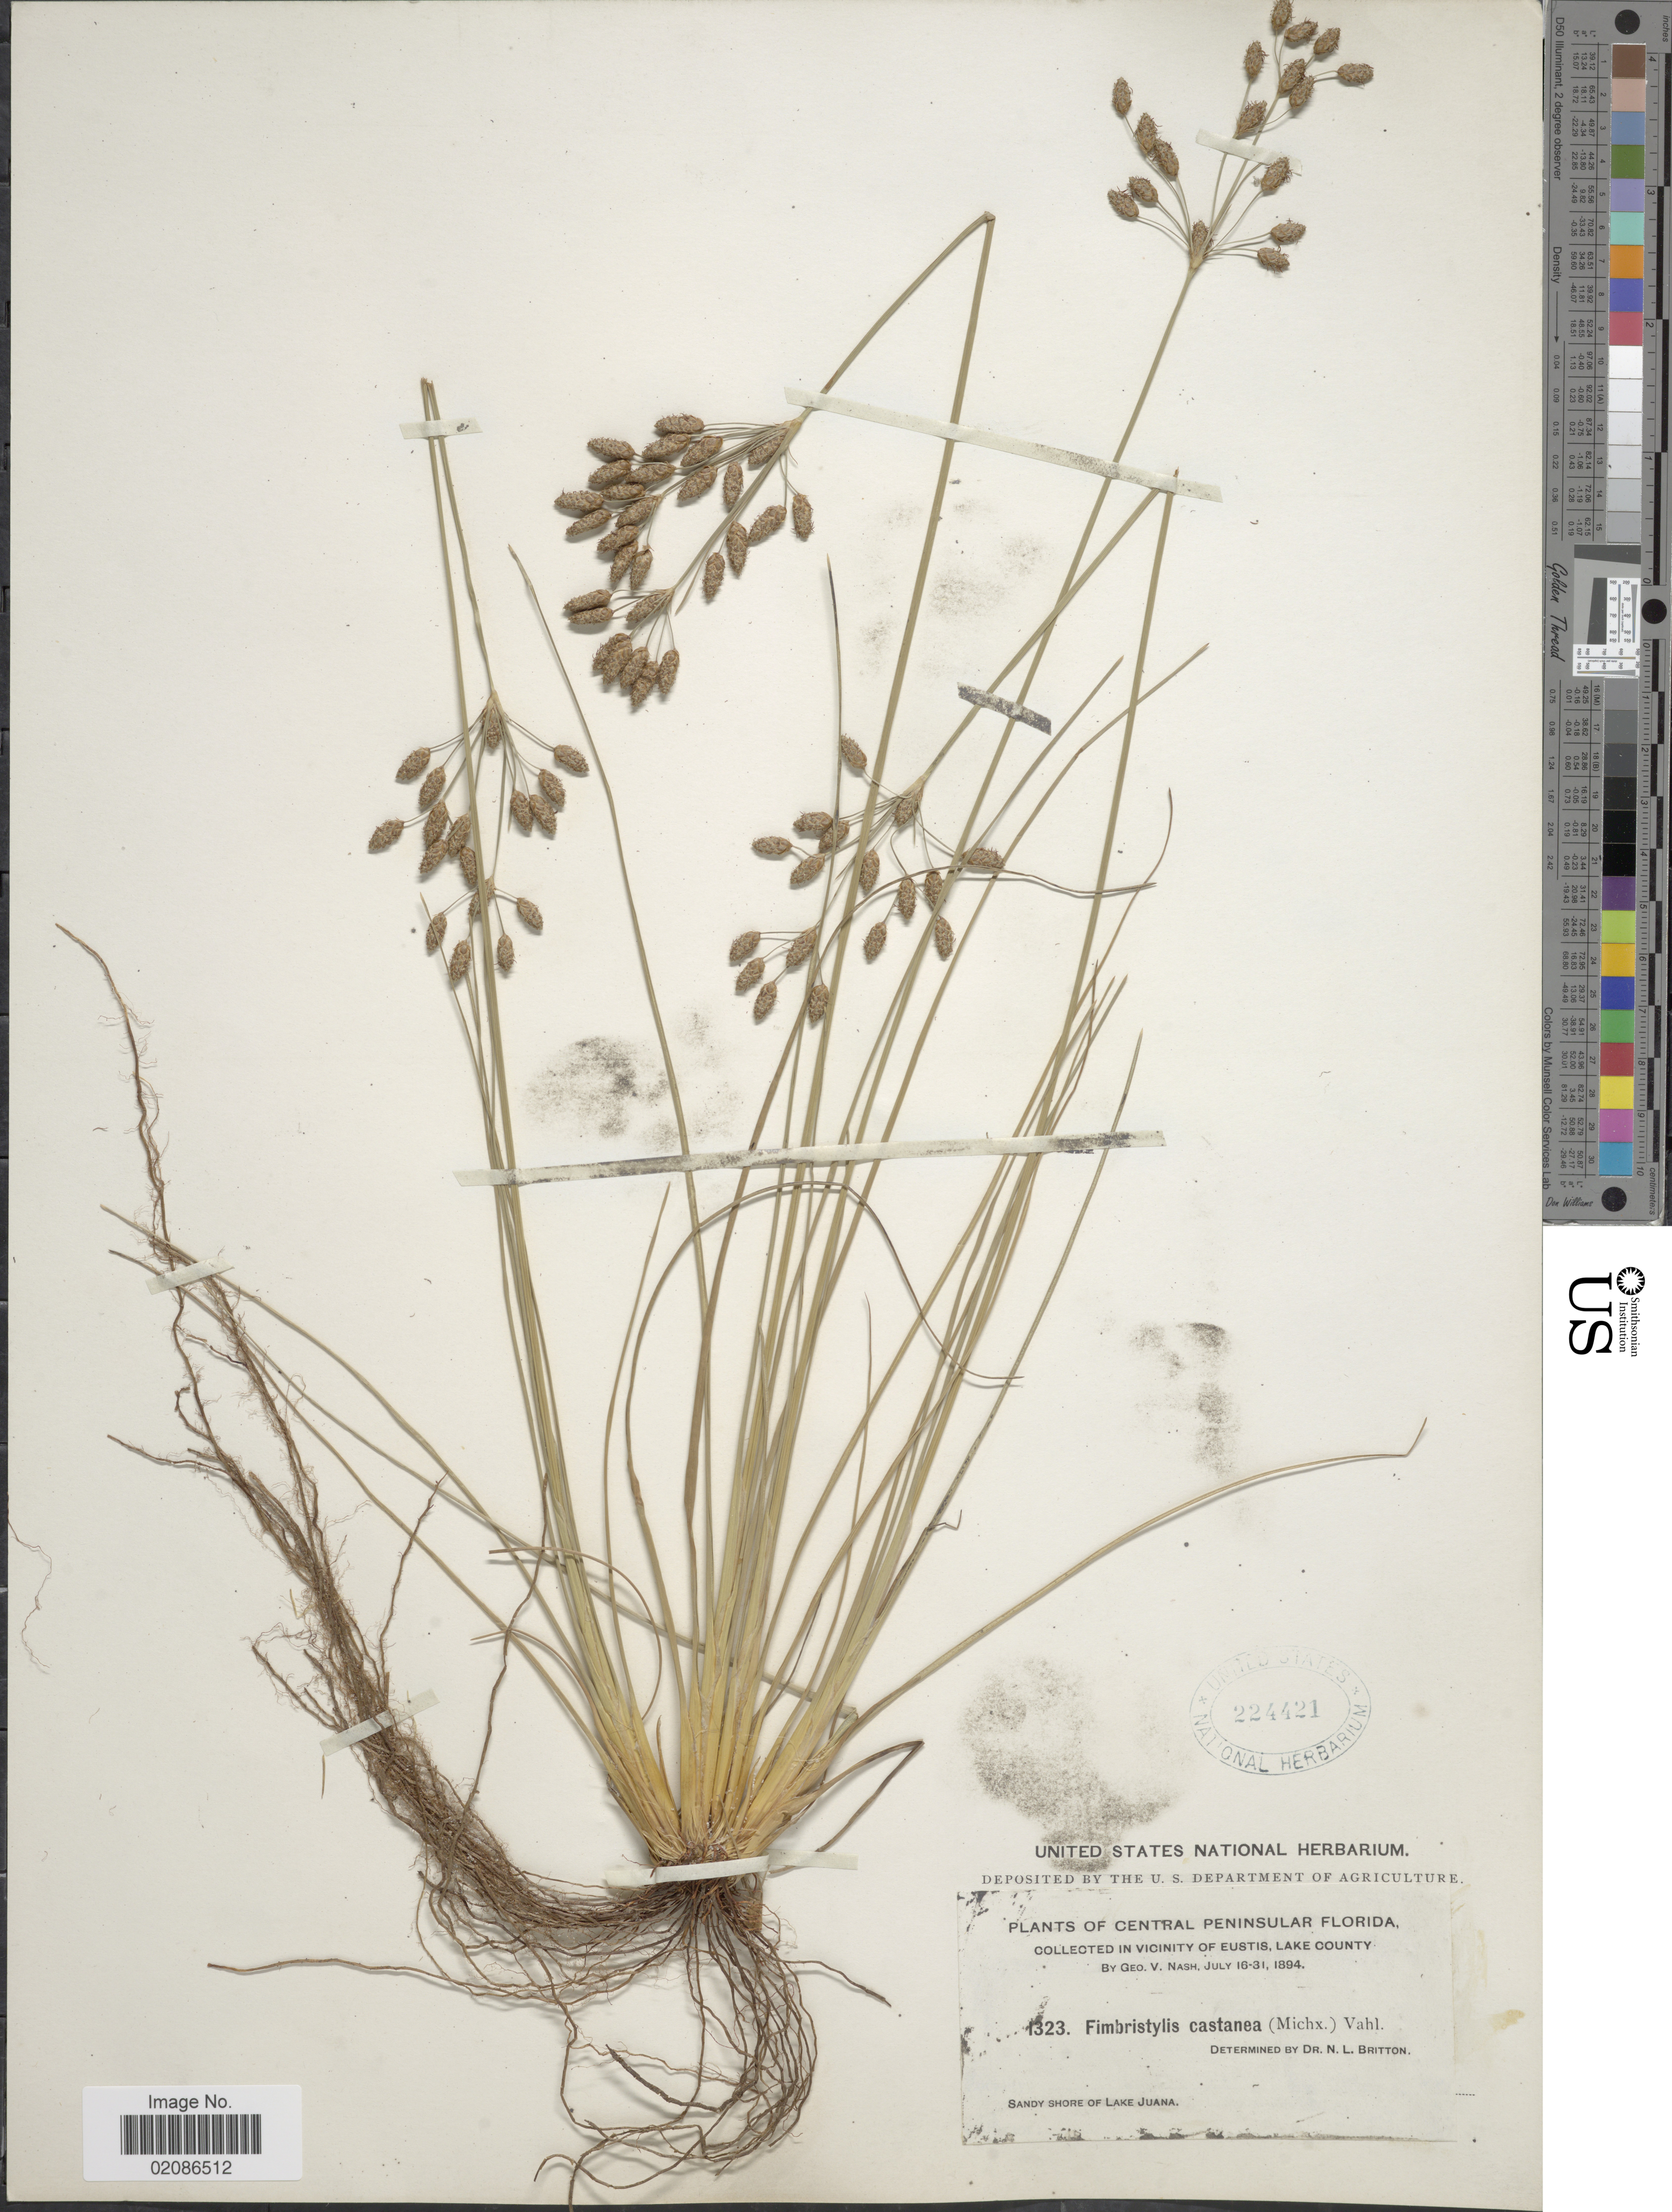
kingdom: Plantae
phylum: Tracheophyta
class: Liliopsida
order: Poales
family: Cyperaceae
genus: Fimbristylis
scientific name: Fimbristylis caroliniana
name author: (Lam.) Fernald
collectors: G. V. Nash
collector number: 1323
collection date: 1894-07-16/1894-07-31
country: United States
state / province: Florida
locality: Central Peninsular Florida, In Vicinity of Eustis, Lake County, Sandy shore of Lake Juana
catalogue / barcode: US 224421